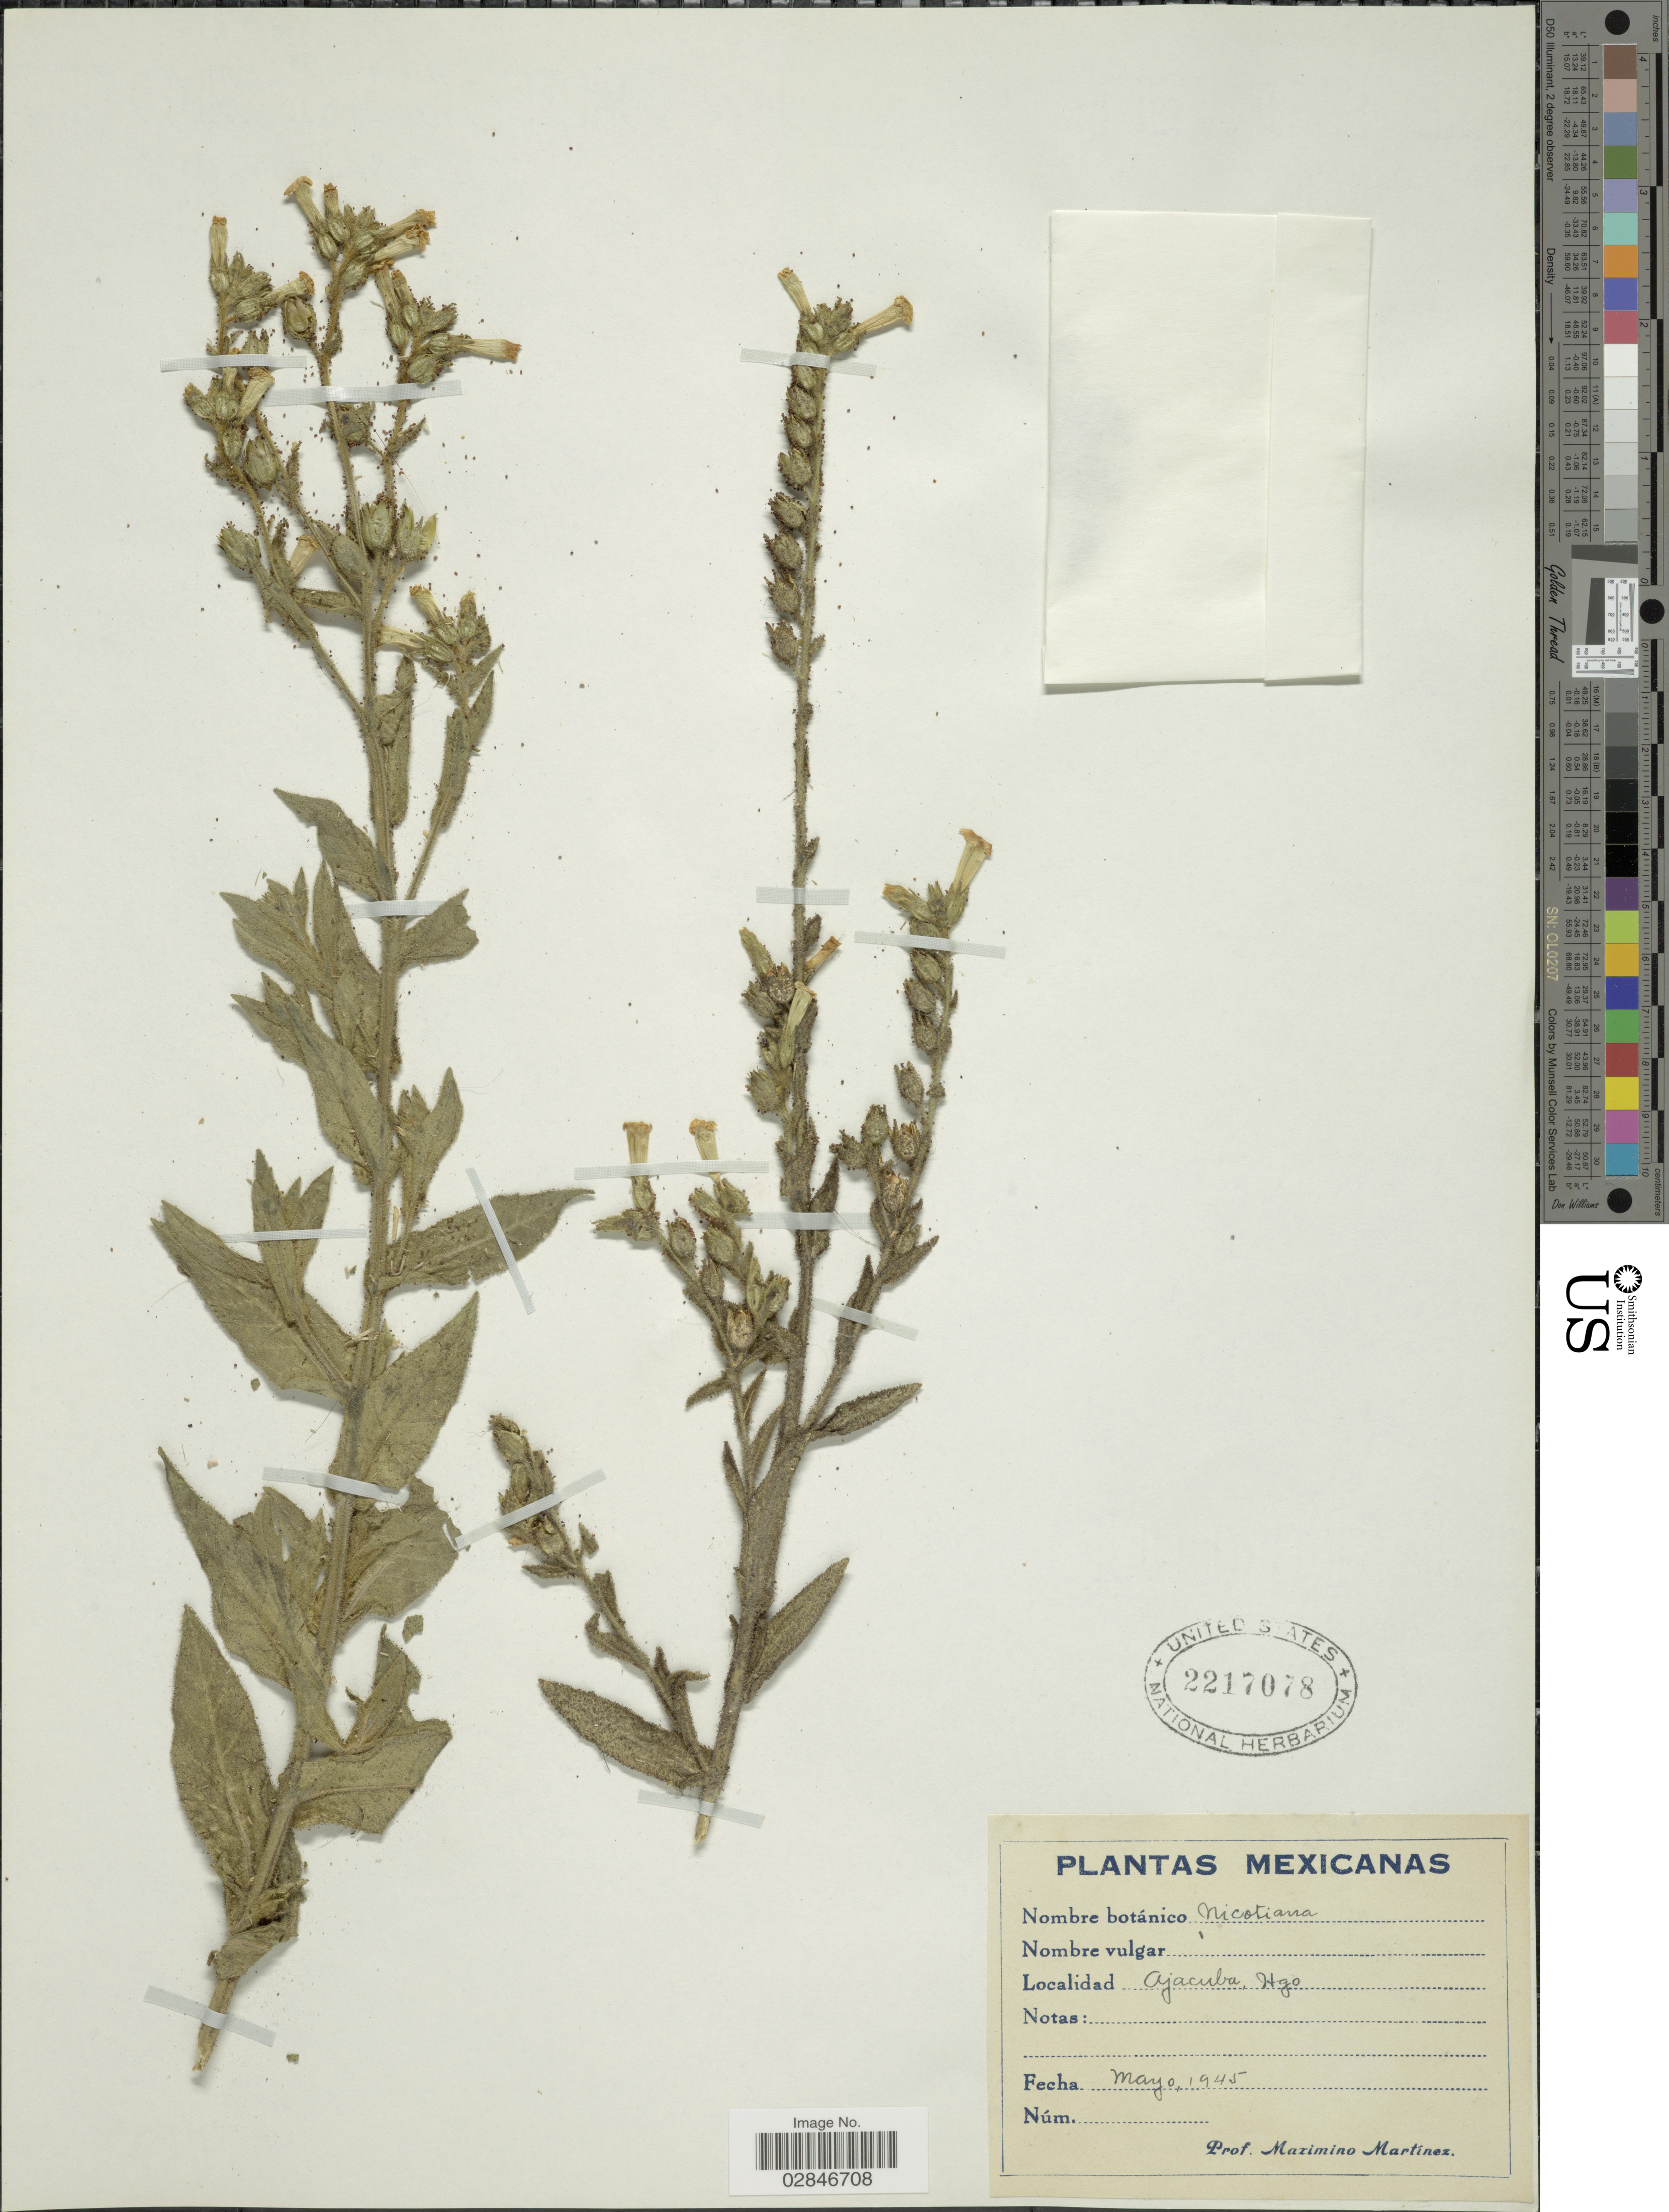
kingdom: Plantae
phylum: Tracheophyta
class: Magnoliopsida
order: Solanales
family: Solanaceae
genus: Nicotiana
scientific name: Nicotiana sp.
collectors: M. Martinez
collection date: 1945-05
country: Mexico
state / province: Hidalgo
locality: Ajacuba.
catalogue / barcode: US 2217078